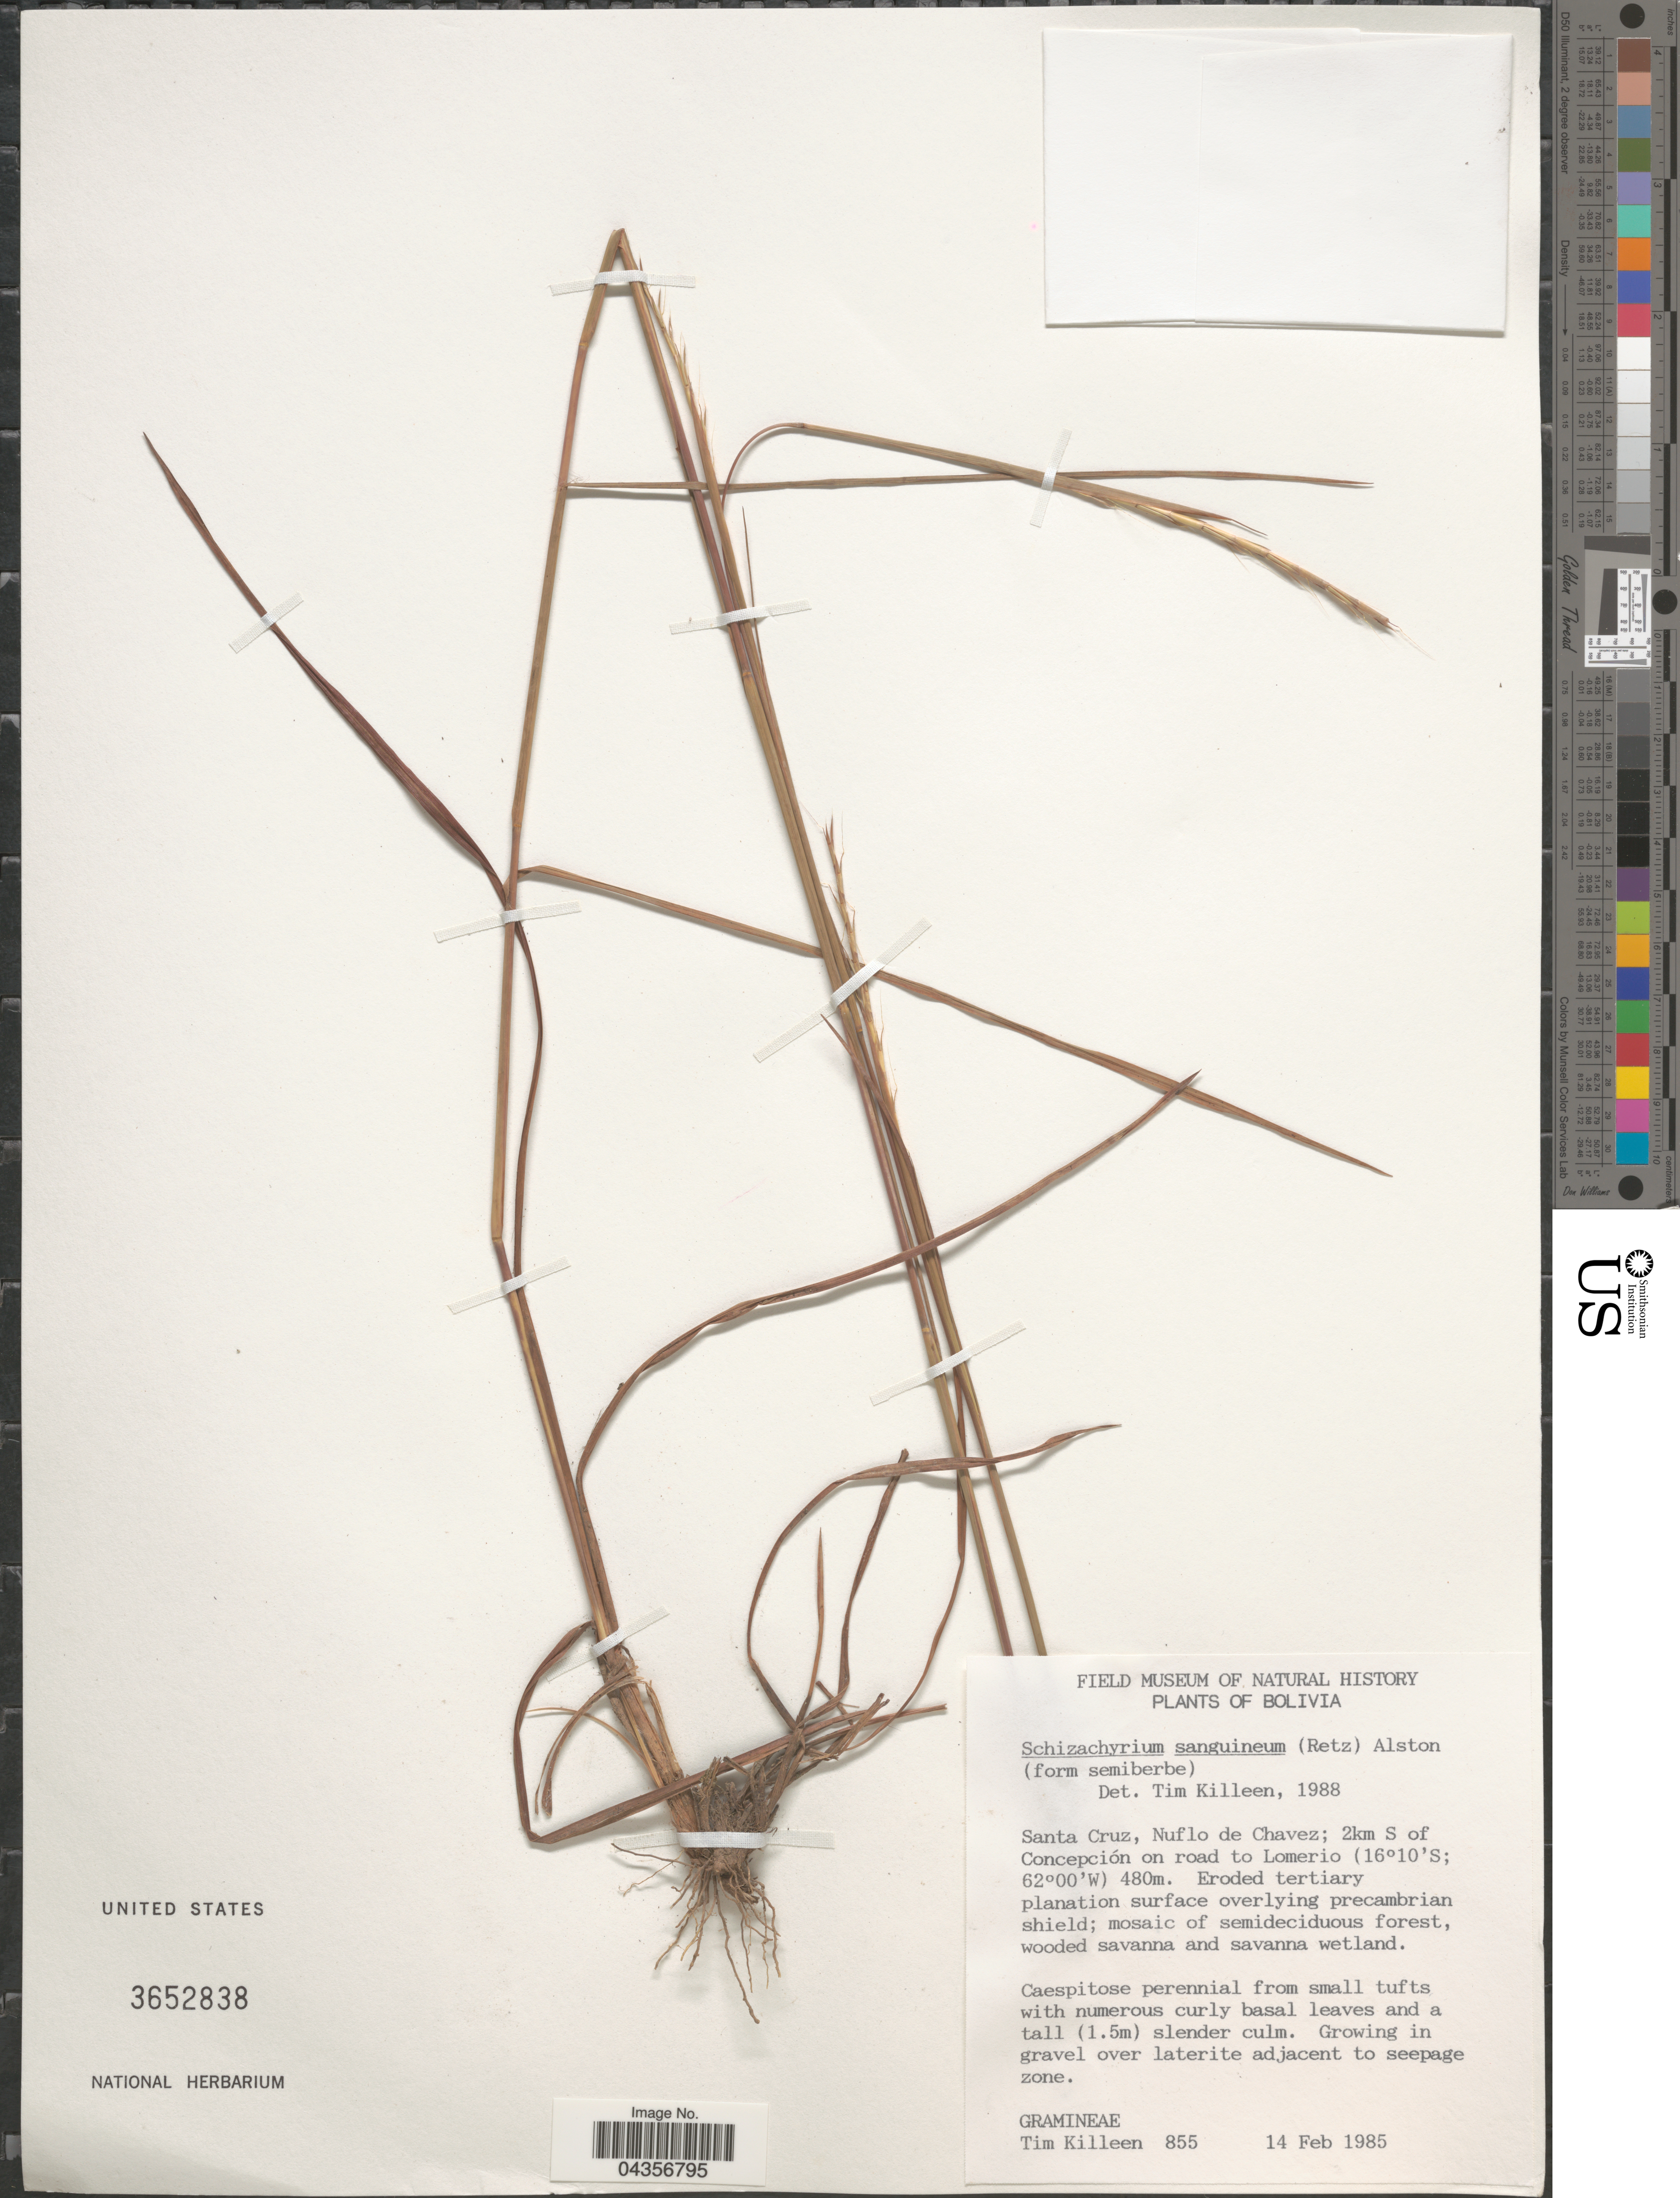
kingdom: Plantae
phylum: Tracheophyta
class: Liliopsida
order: Poales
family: Poaceae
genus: Schizachyrium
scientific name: Schizachyrium sanguineum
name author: (Retz.) Alston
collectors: T. J. Killeen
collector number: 855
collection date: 1985-02-14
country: Bolivia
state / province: Santa Cruz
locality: Santa Cruz, Nuflo de Chavez; 2km S. of Concepción on road to Lomerio.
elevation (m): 480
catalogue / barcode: US 3652838